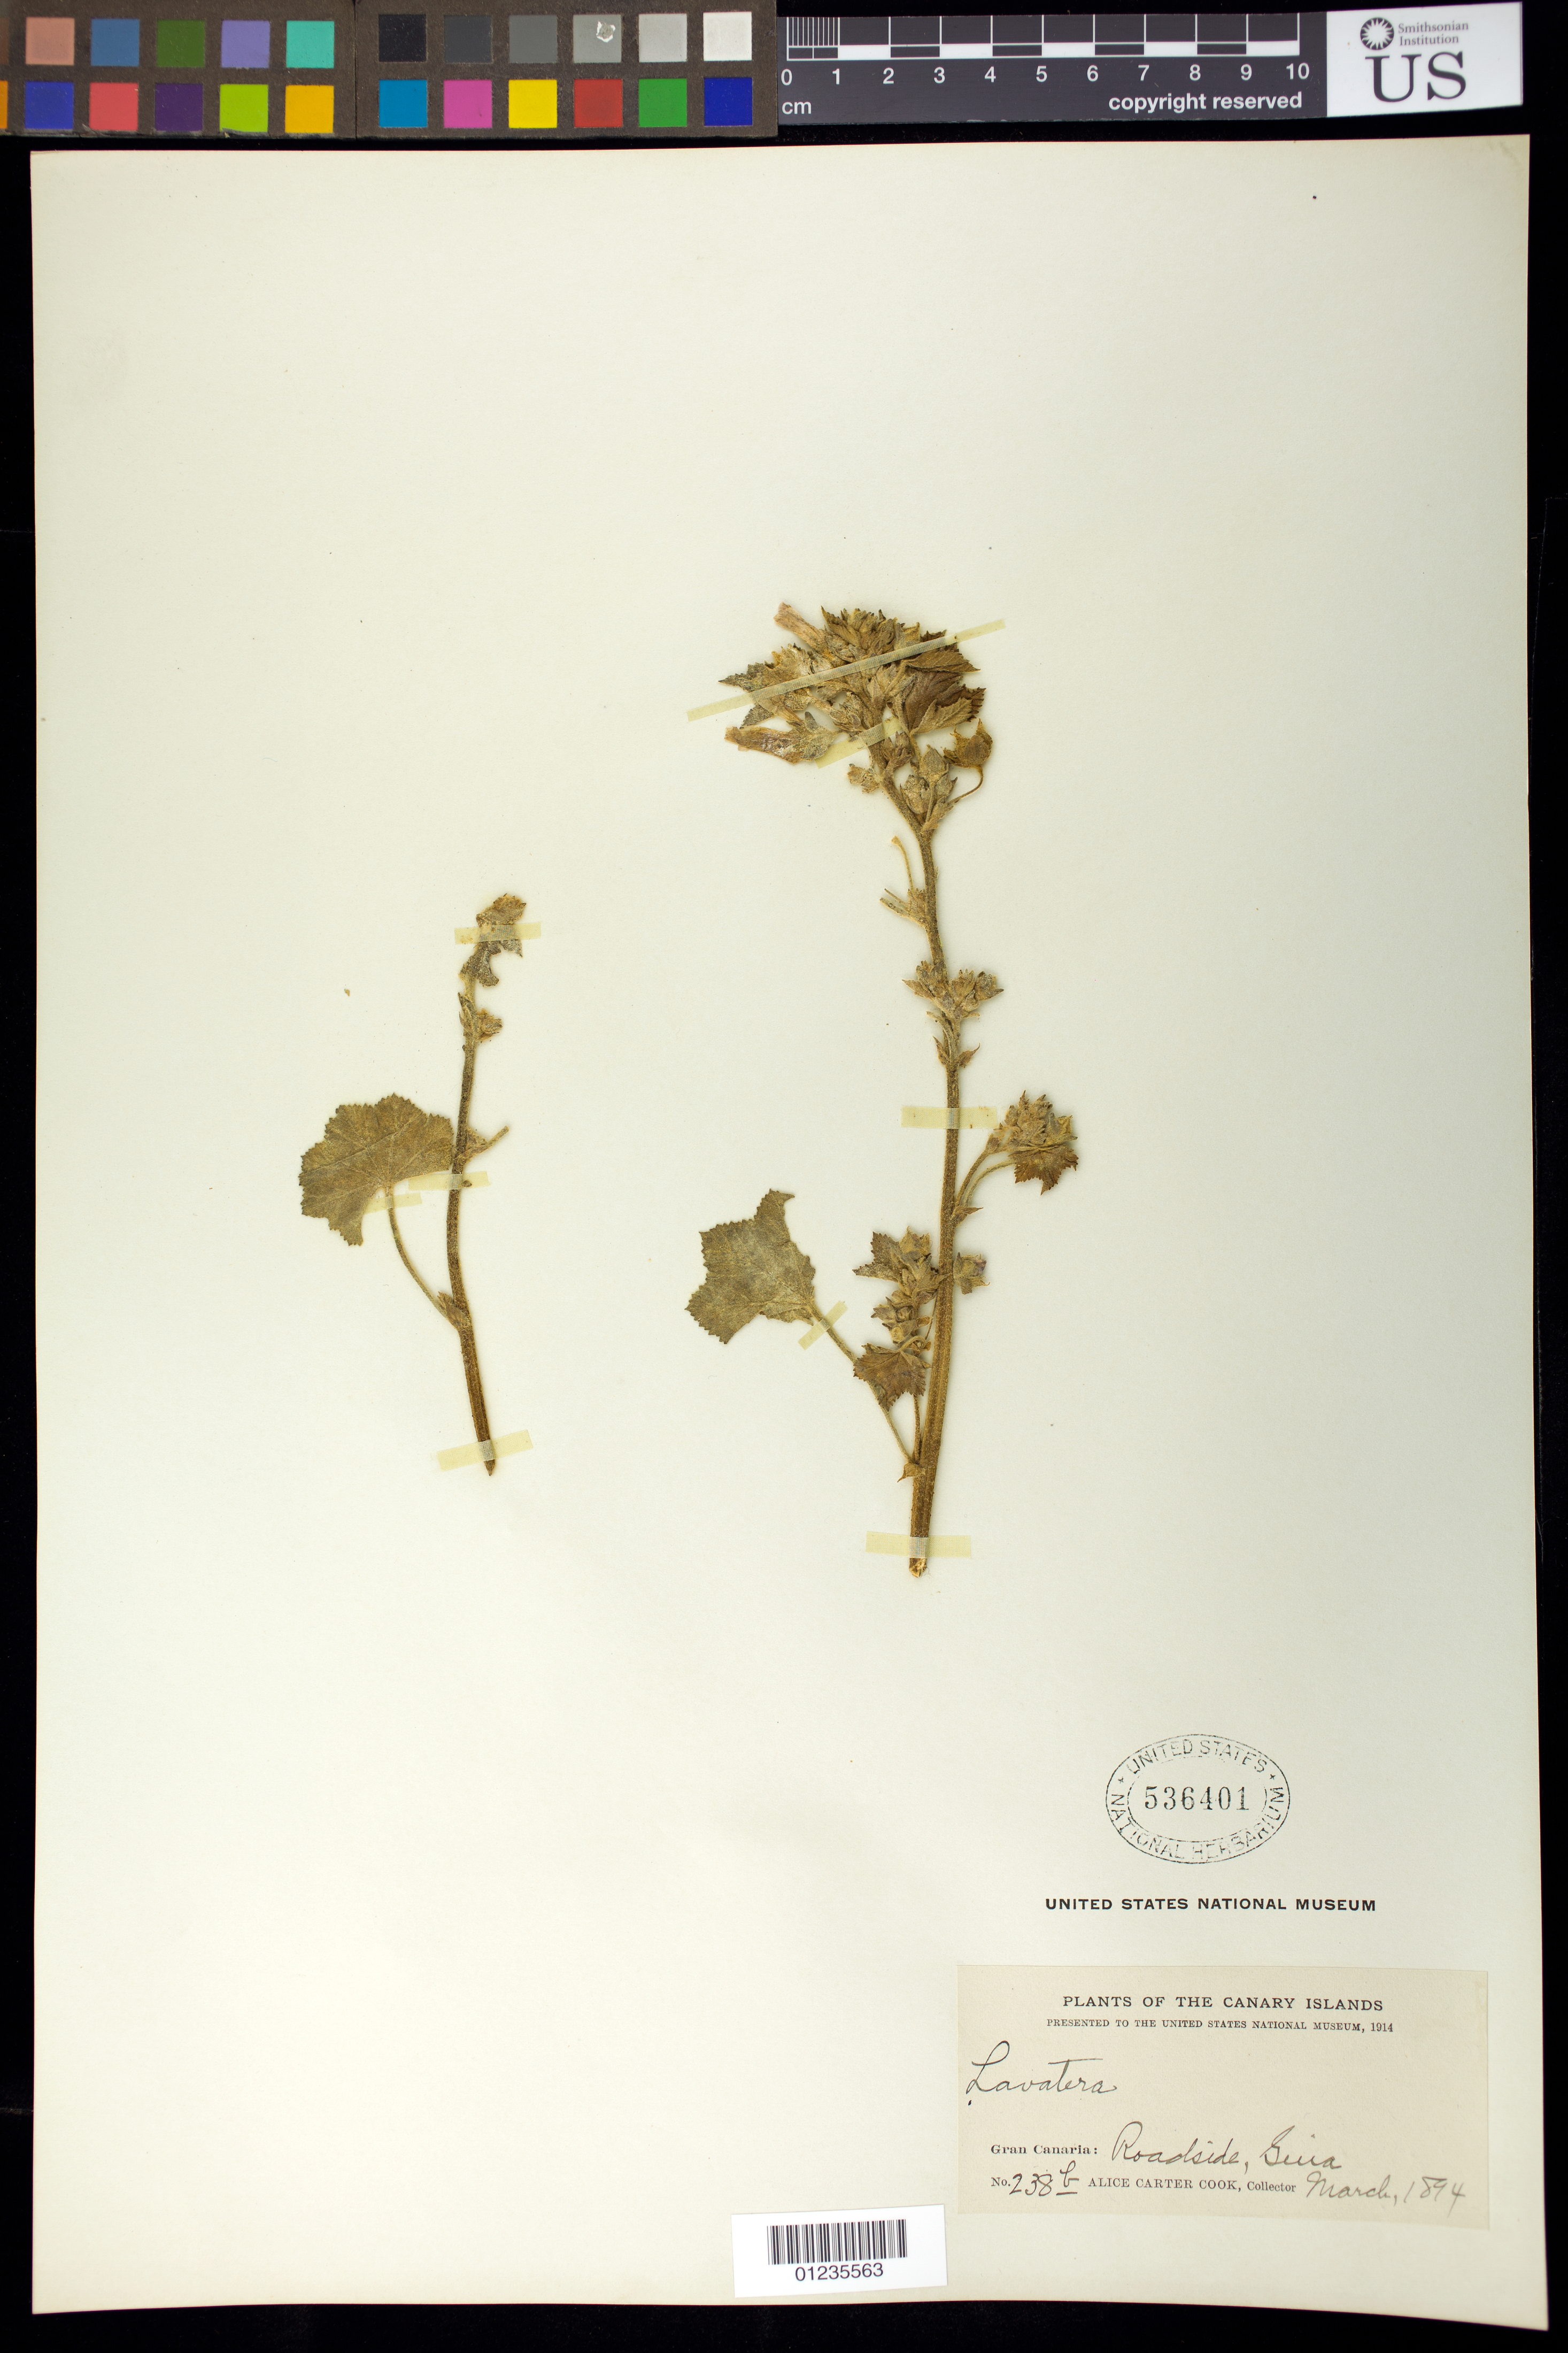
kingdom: Plantae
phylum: Tracheophyta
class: Magnoliopsida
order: Malvales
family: Malvaceae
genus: Lavatera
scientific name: Lavatera sp.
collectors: Alice C. Cook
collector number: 238 b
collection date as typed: Mar 1894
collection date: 1894-03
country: Spain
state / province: Canarias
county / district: Las Palmas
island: Grand Canary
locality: Canary Islands. Gran Canaria.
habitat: Roadside.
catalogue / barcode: US 536401